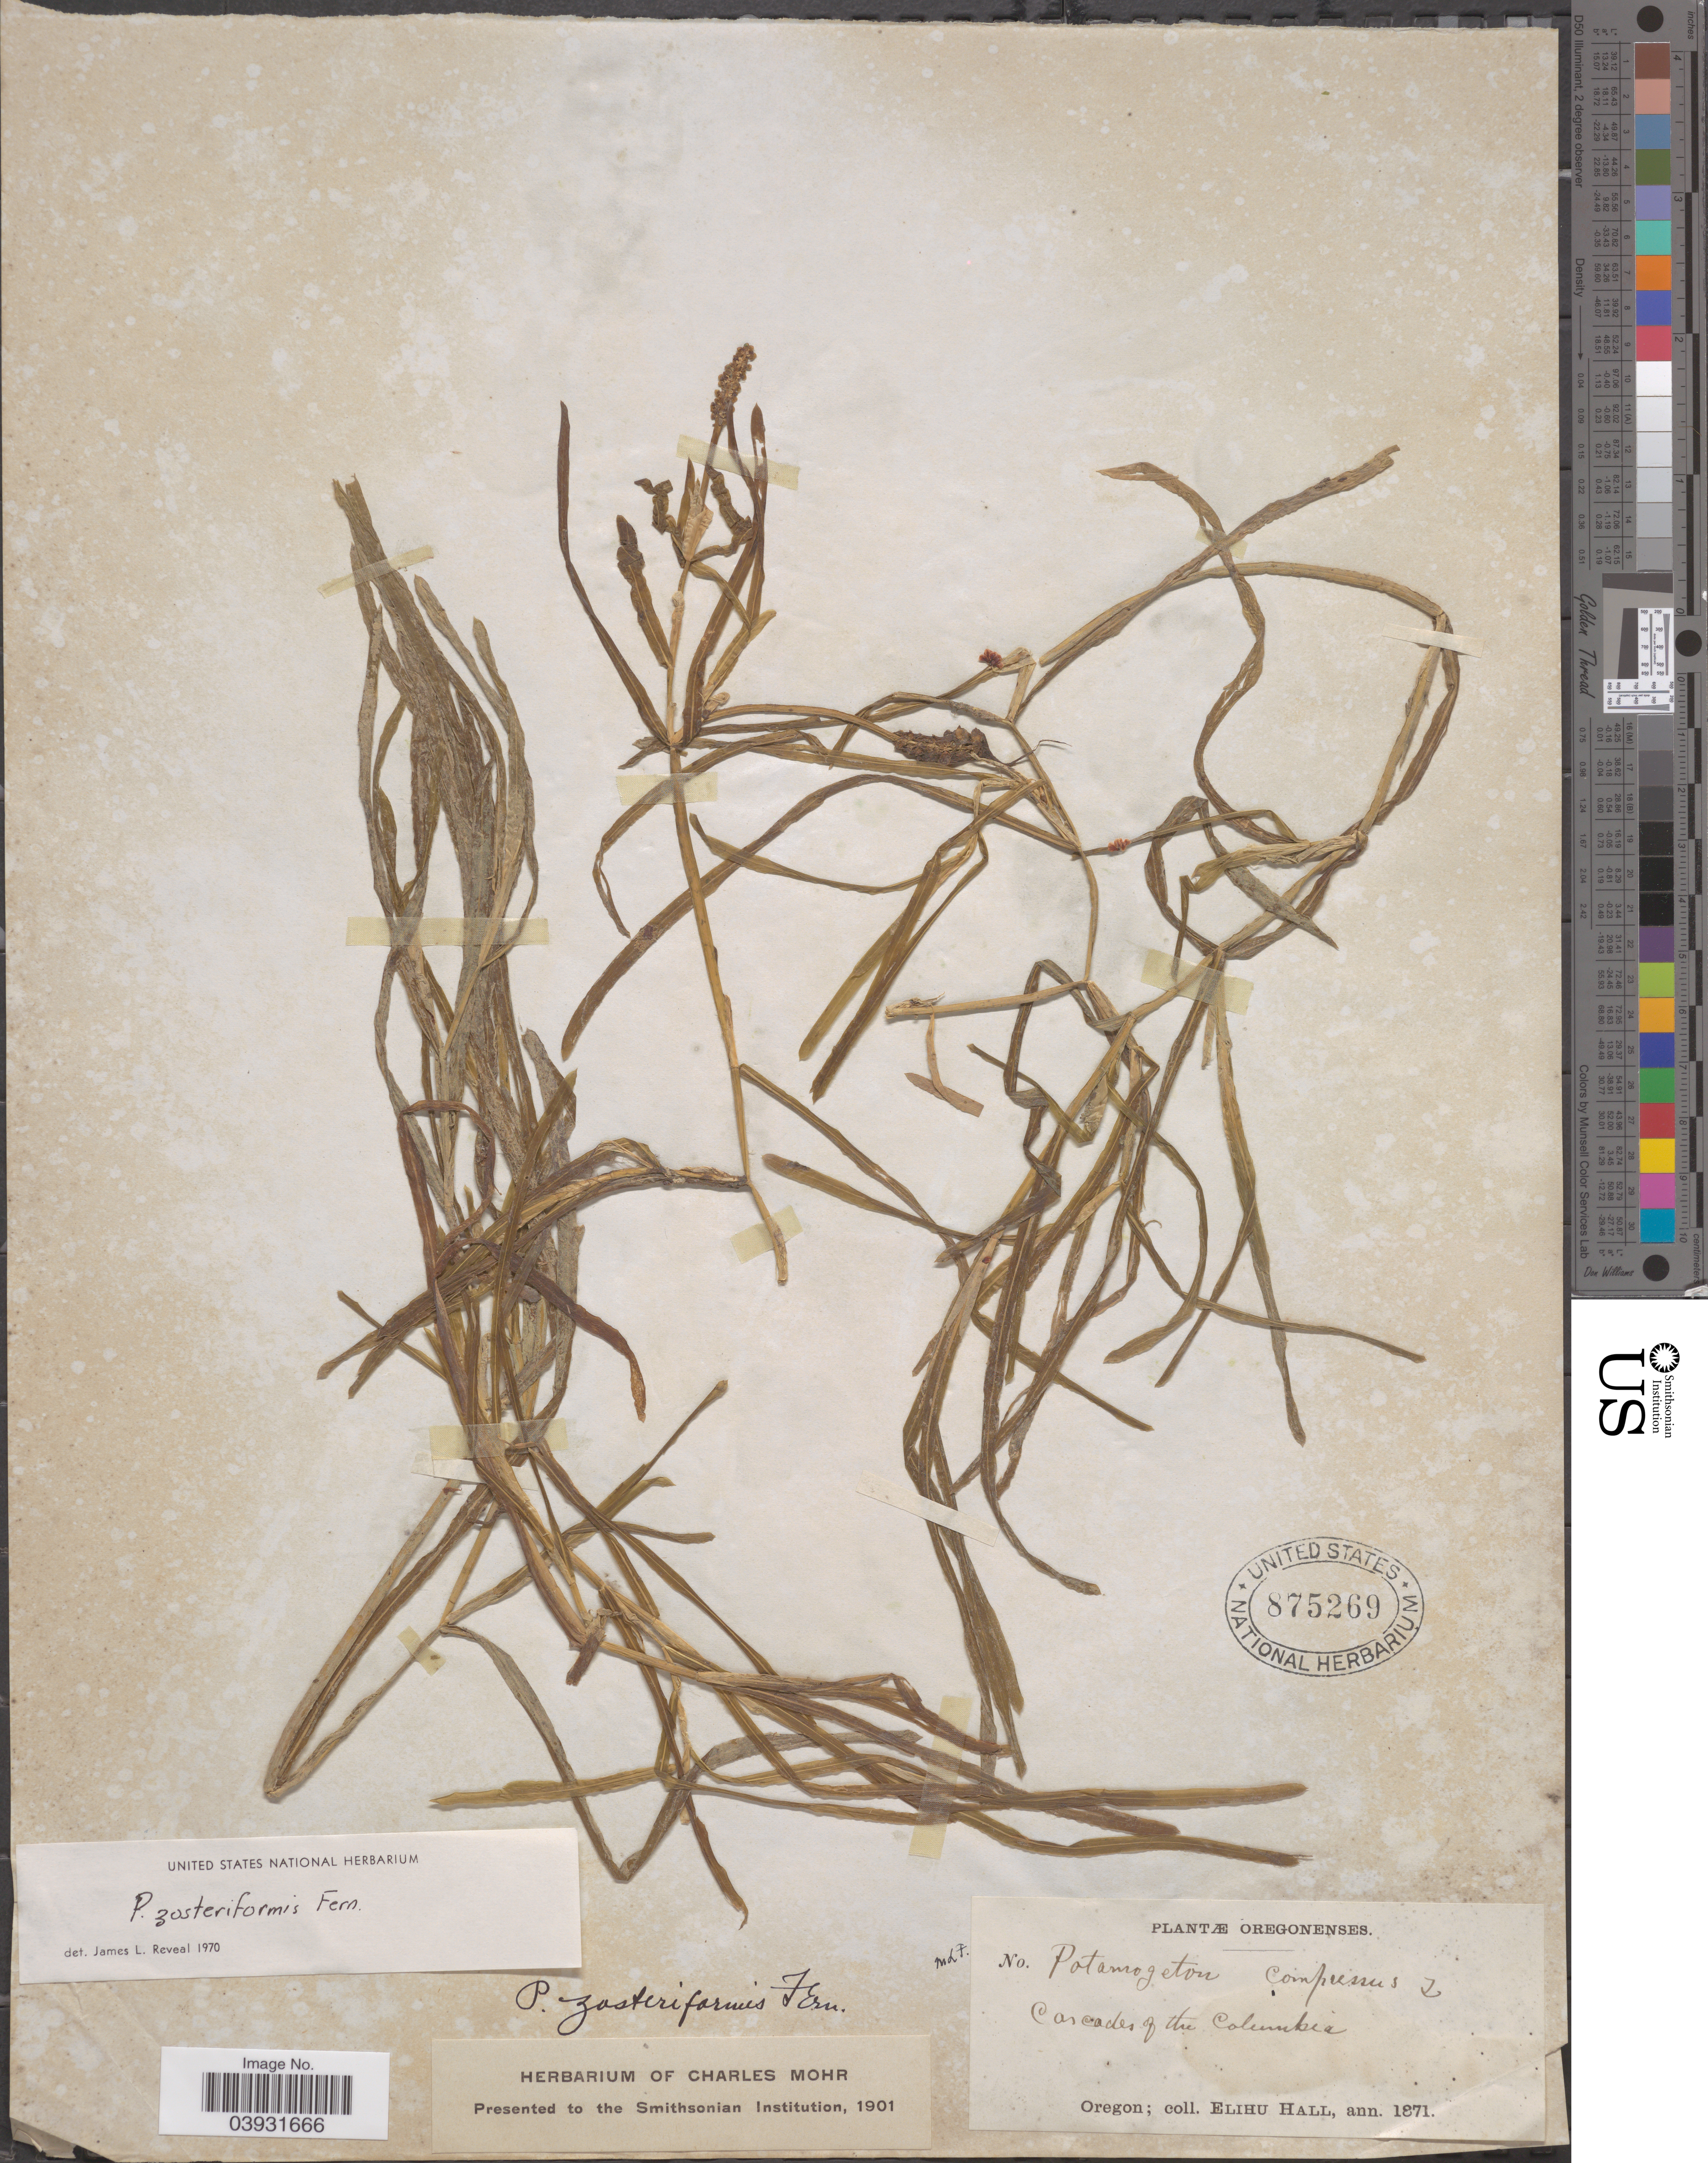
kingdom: Plantae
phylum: Tracheophyta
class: Liliopsida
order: Alismatales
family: Potamogetonaceae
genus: Potamogeton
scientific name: Potamogeton zosterifolius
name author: Schumach.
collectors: E. Hall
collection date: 1871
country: United States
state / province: Oregon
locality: Cascades of the Columbia.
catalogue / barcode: US 875269